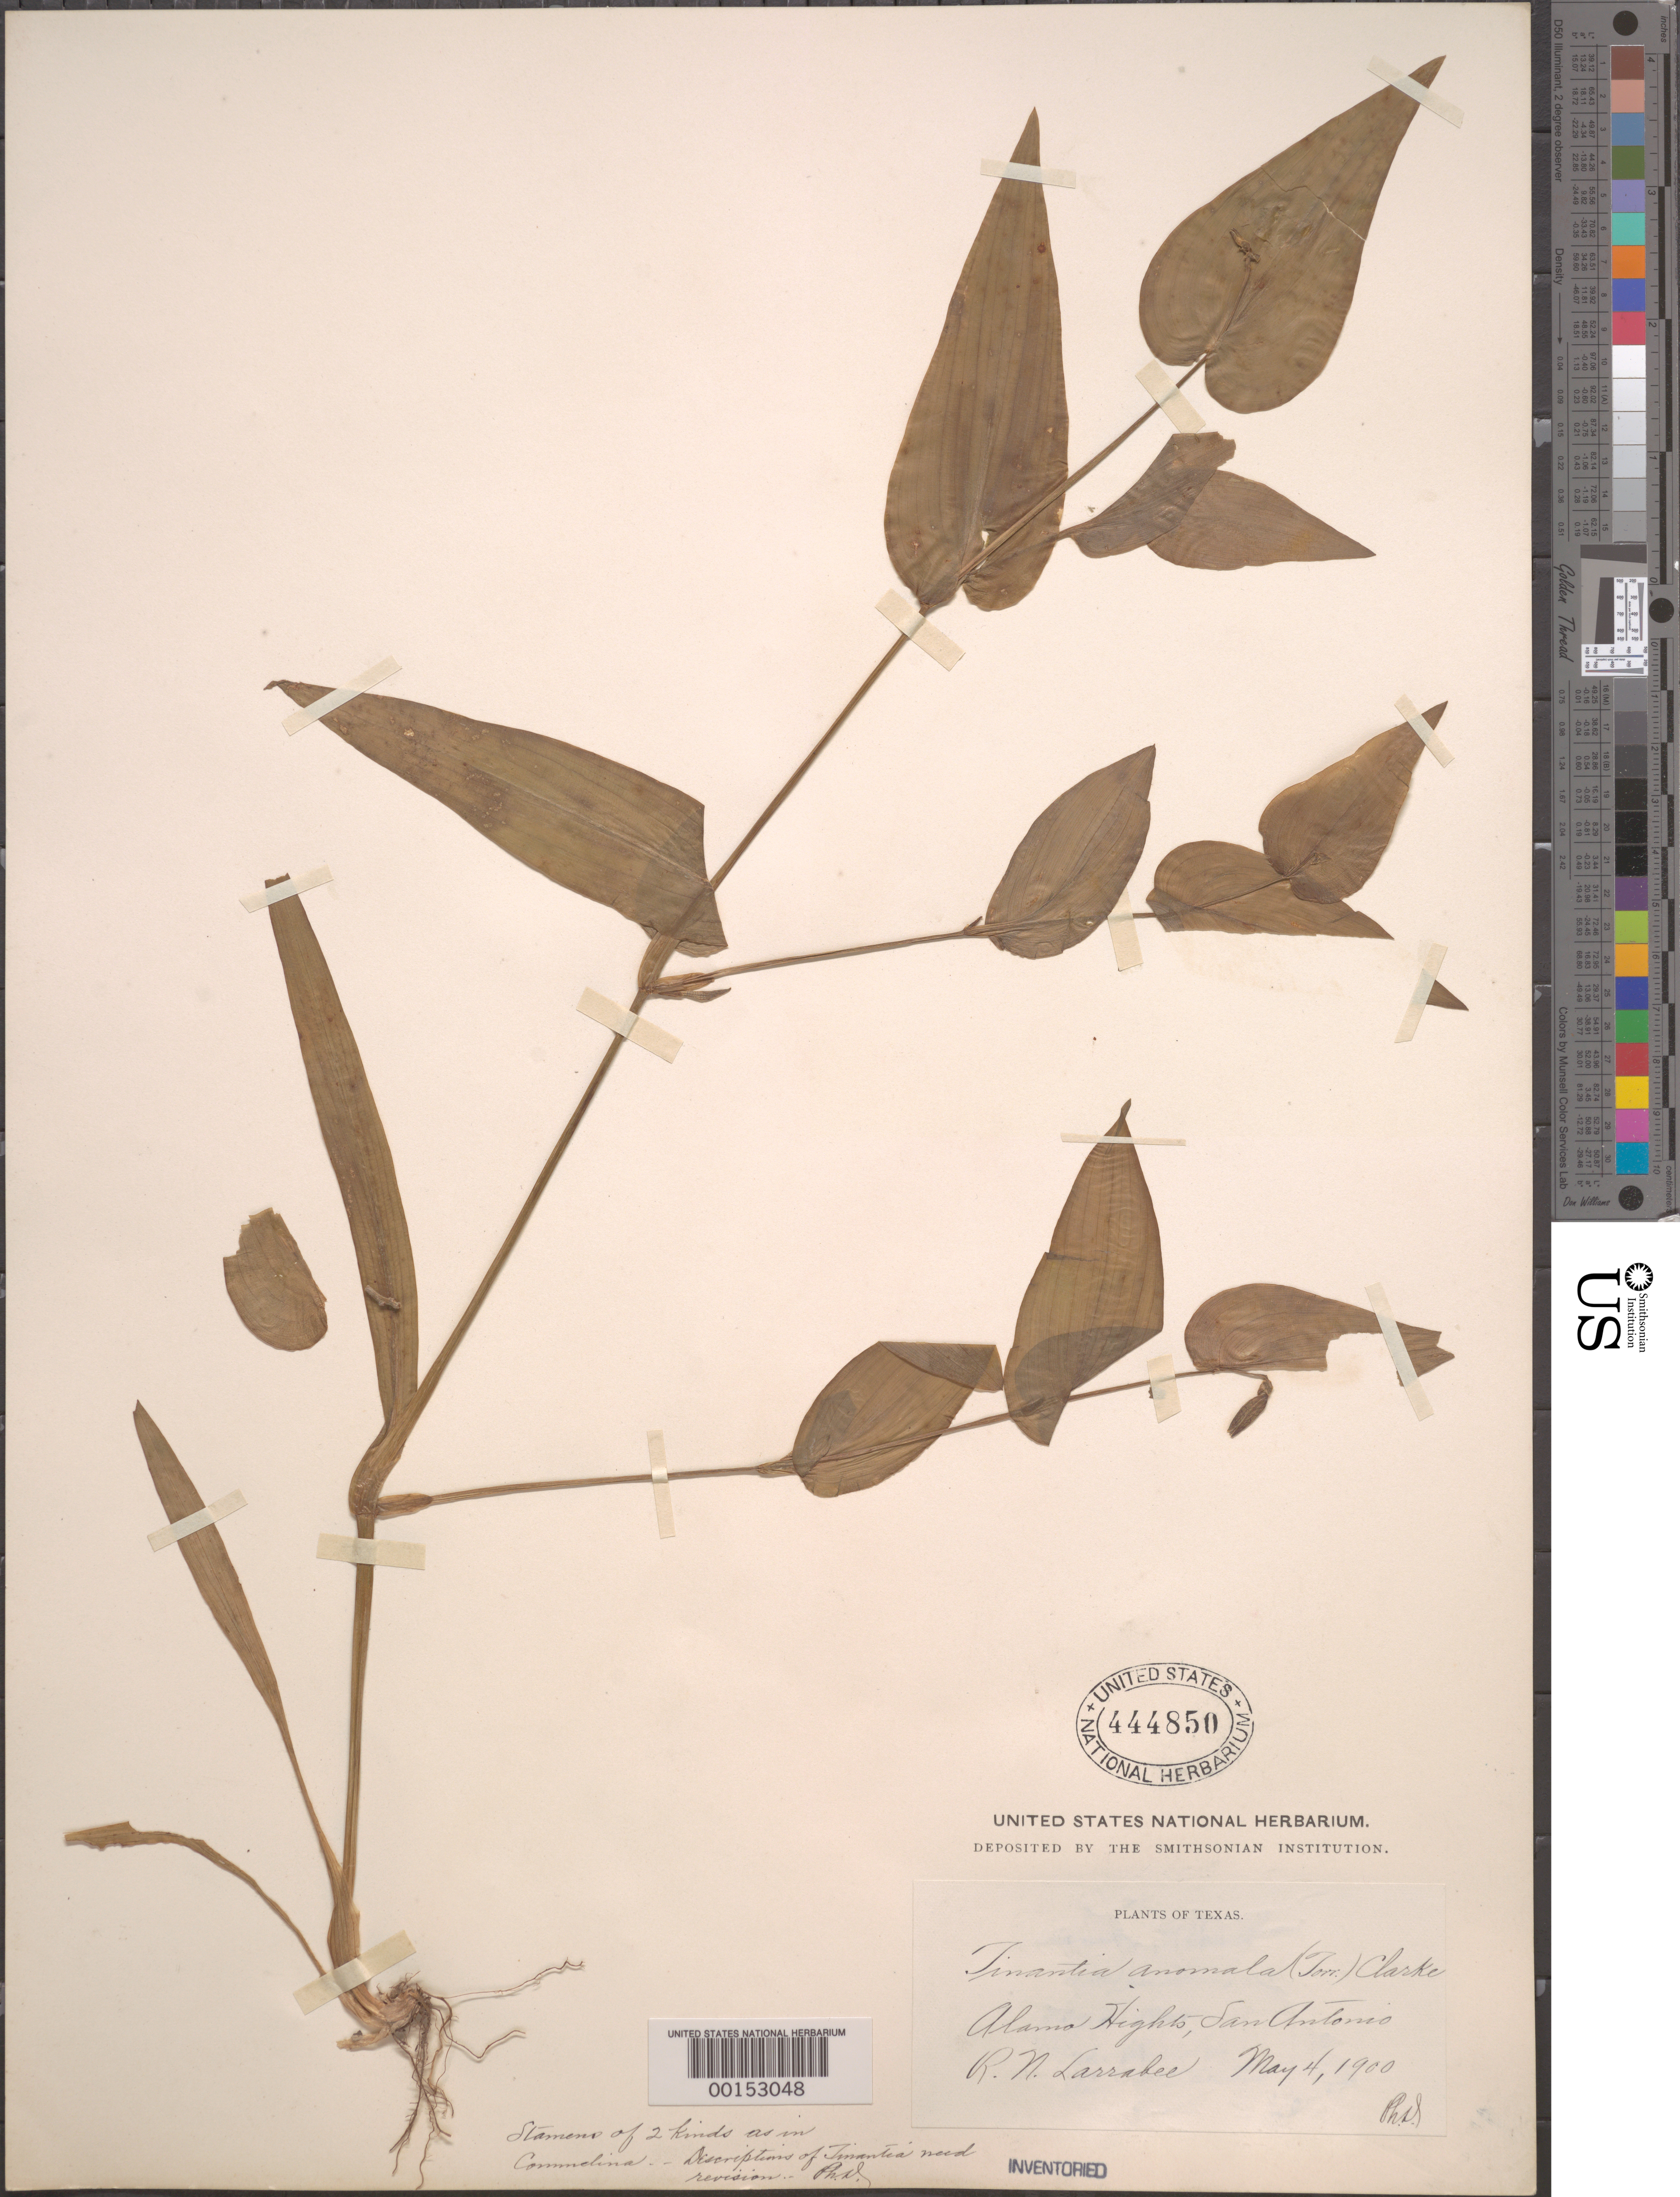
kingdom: Plantae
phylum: Tracheophyta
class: Liliopsida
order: Commelinales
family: Commelinaceae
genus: Tinantia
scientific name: Tinantia anomala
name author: (Torr.) C.B. Clarke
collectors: R. Larrabee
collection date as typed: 04 May 1900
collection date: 1900-05-04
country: United States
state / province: Texas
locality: Alamo hights, san antonio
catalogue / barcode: US 444850